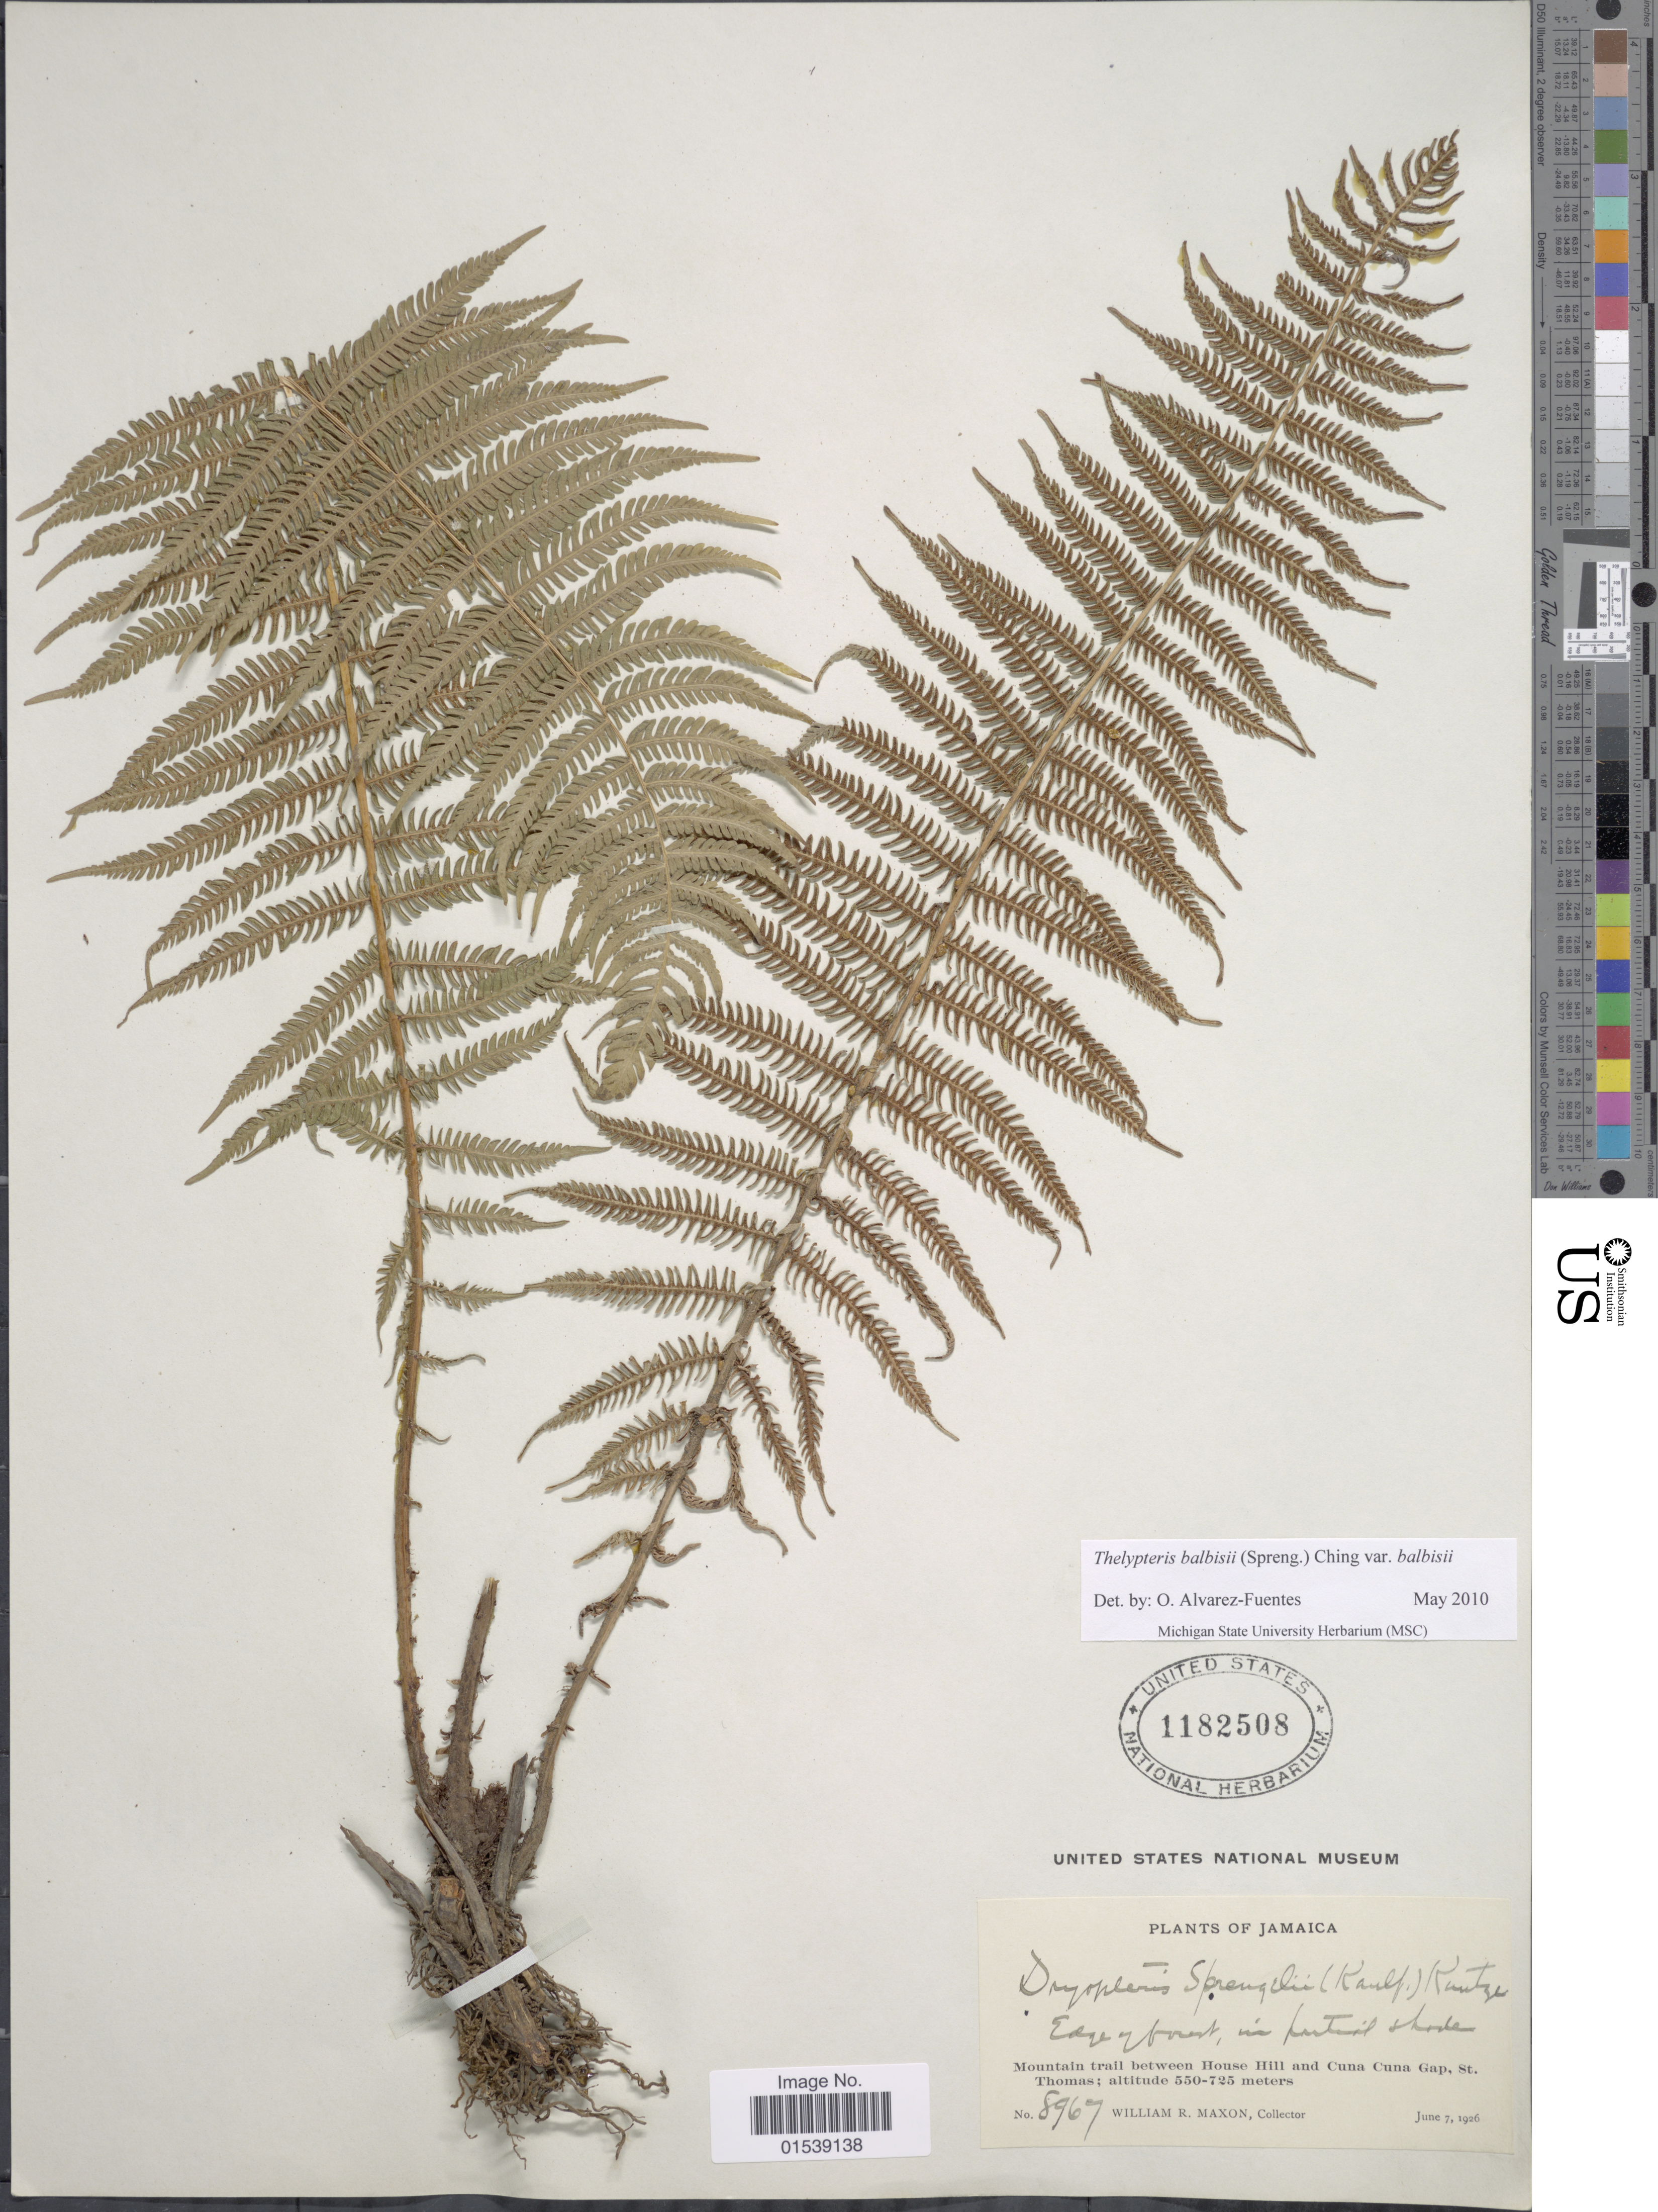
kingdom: Plantae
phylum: Tracheophyta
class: Polypodiopsida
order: Polypodiales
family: Thelypteridaceae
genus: Amauropelta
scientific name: Amauropelta balbisii (Spreng.) comb. nov., ined. 2015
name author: (Spreng.)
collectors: W. R. Maxon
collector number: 8967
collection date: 1926-06-07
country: Jamaica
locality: Mountain trail between House Hill and Cuna Cuna Gap, St. Thomas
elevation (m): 550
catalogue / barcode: US 1182508